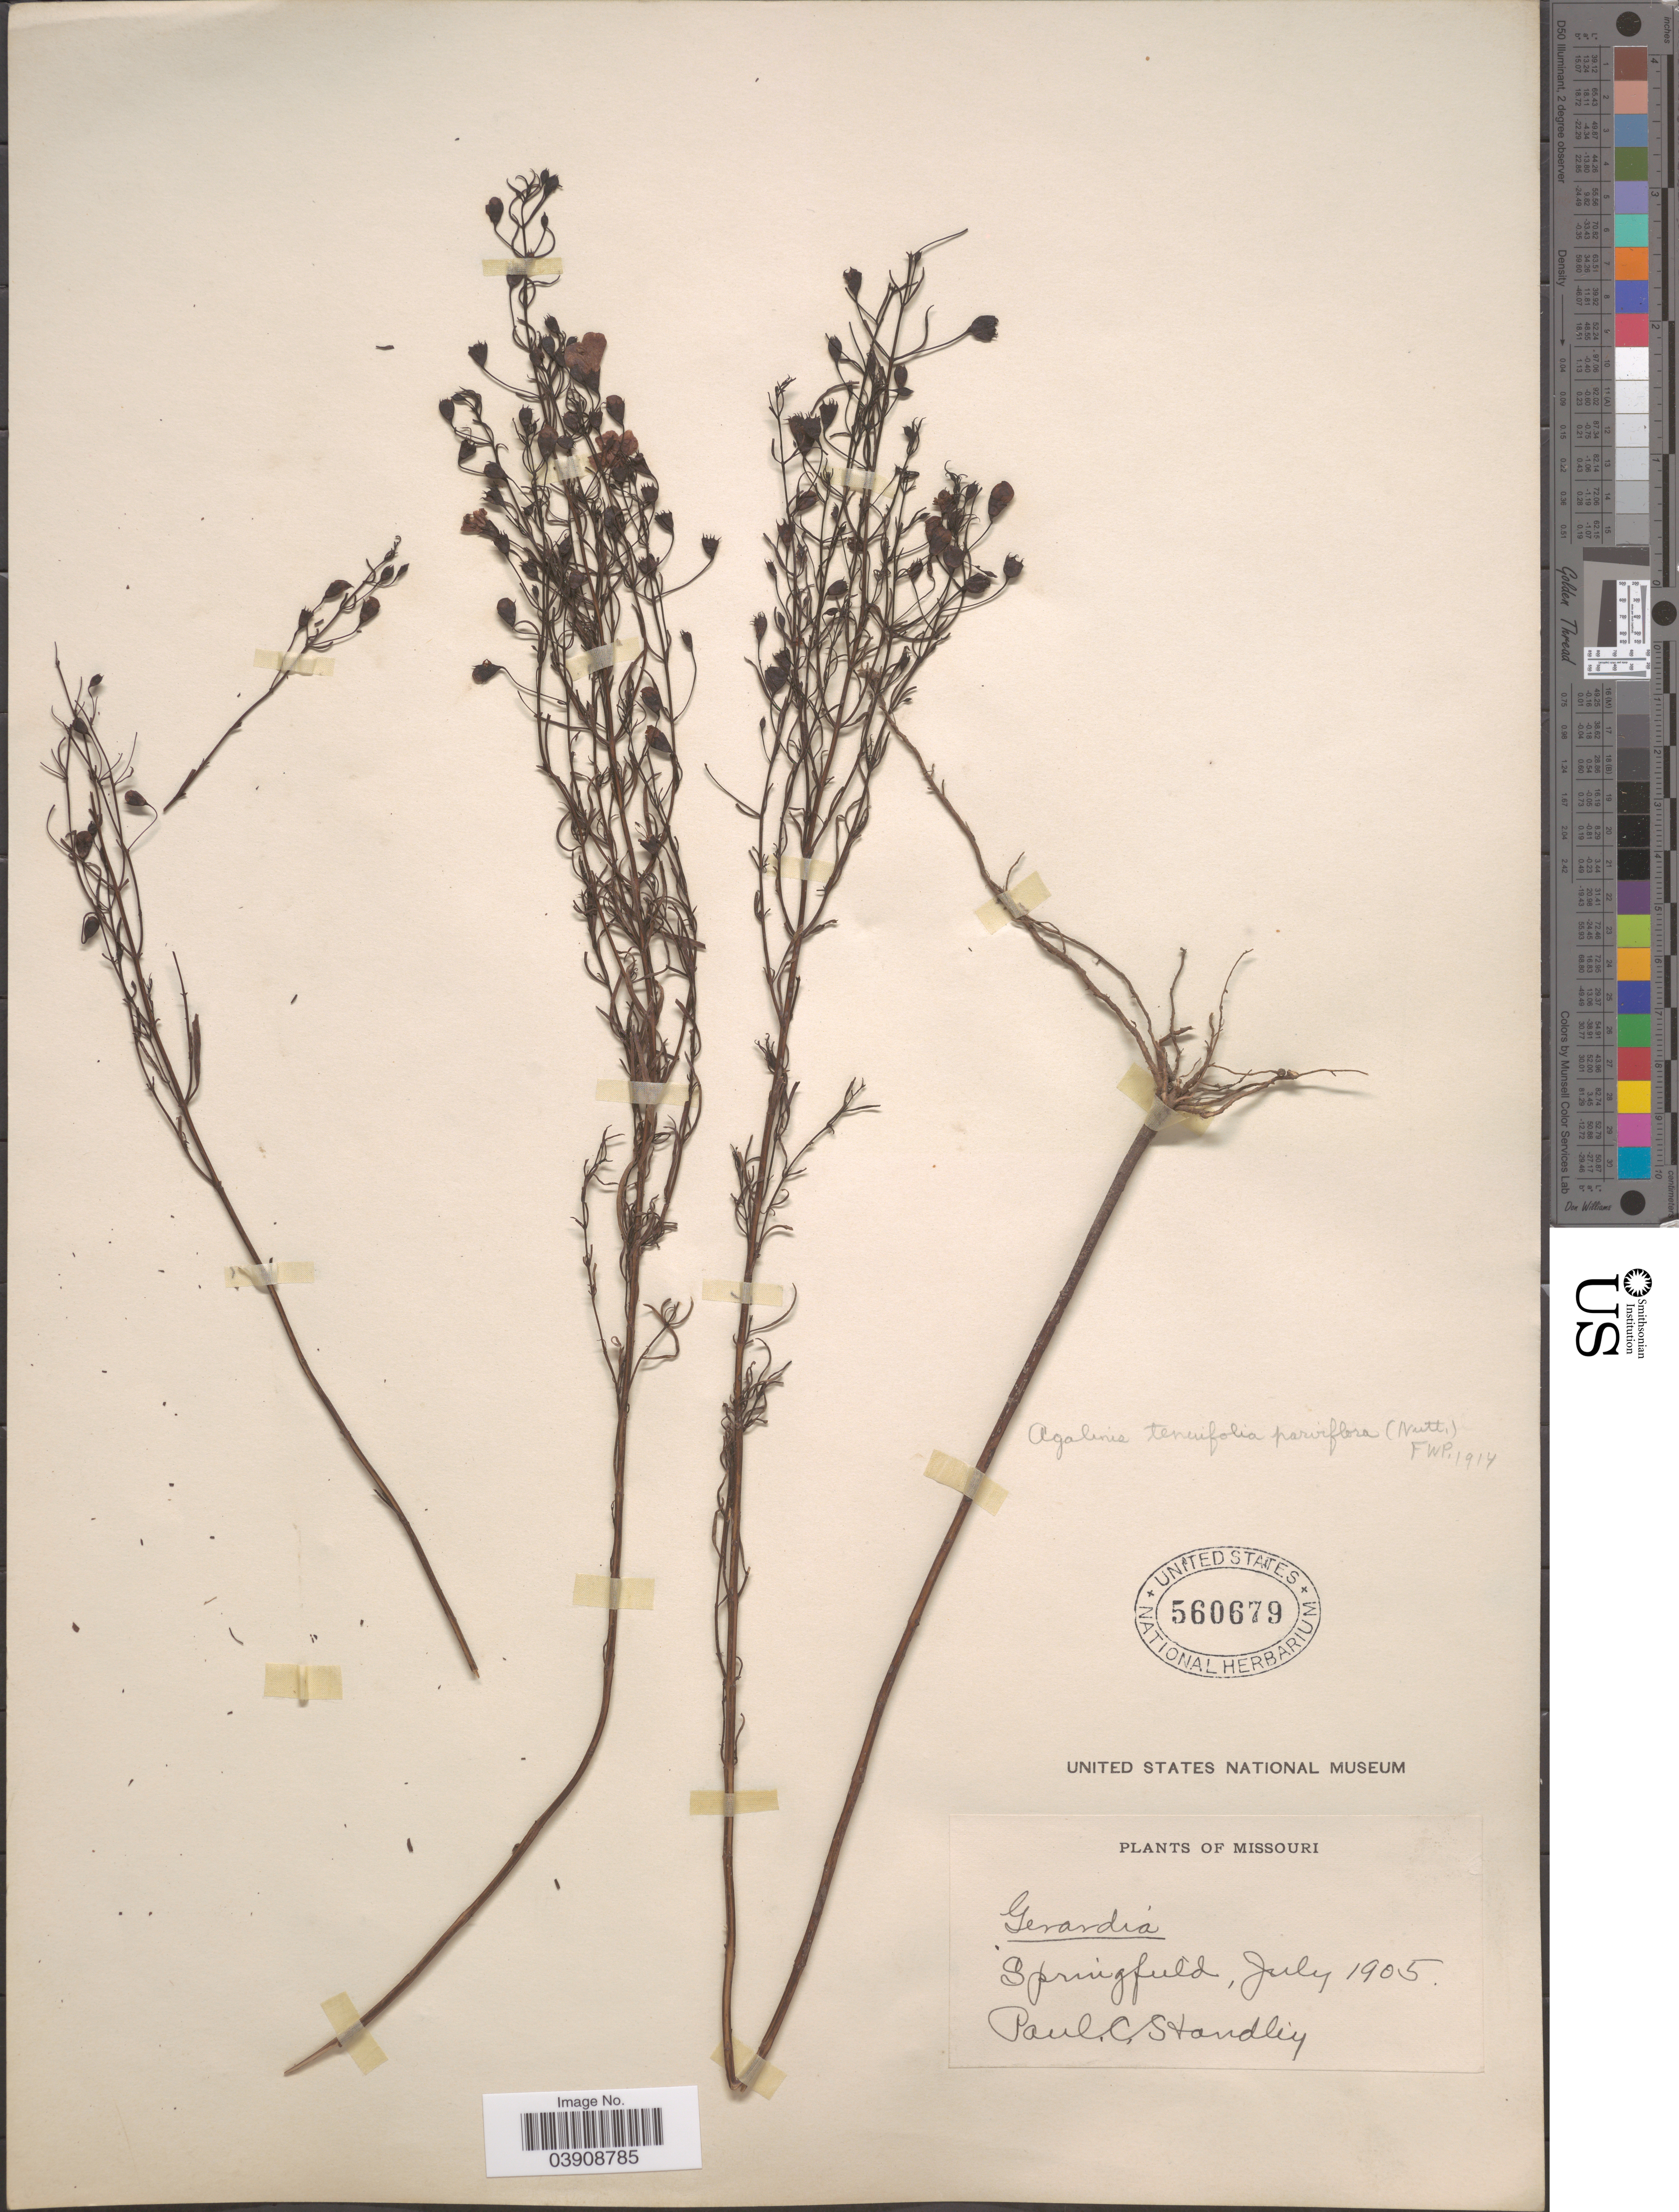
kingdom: Plantae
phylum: Tracheophyta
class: Magnoliopsida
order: Lamiales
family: Orobanchaceae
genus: Agalinis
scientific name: Agalinis tenuifolia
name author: (Vahl) Raf.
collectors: P. C. Standley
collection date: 1905-07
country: United States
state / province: Missouri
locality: Springfield.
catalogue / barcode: US 560679